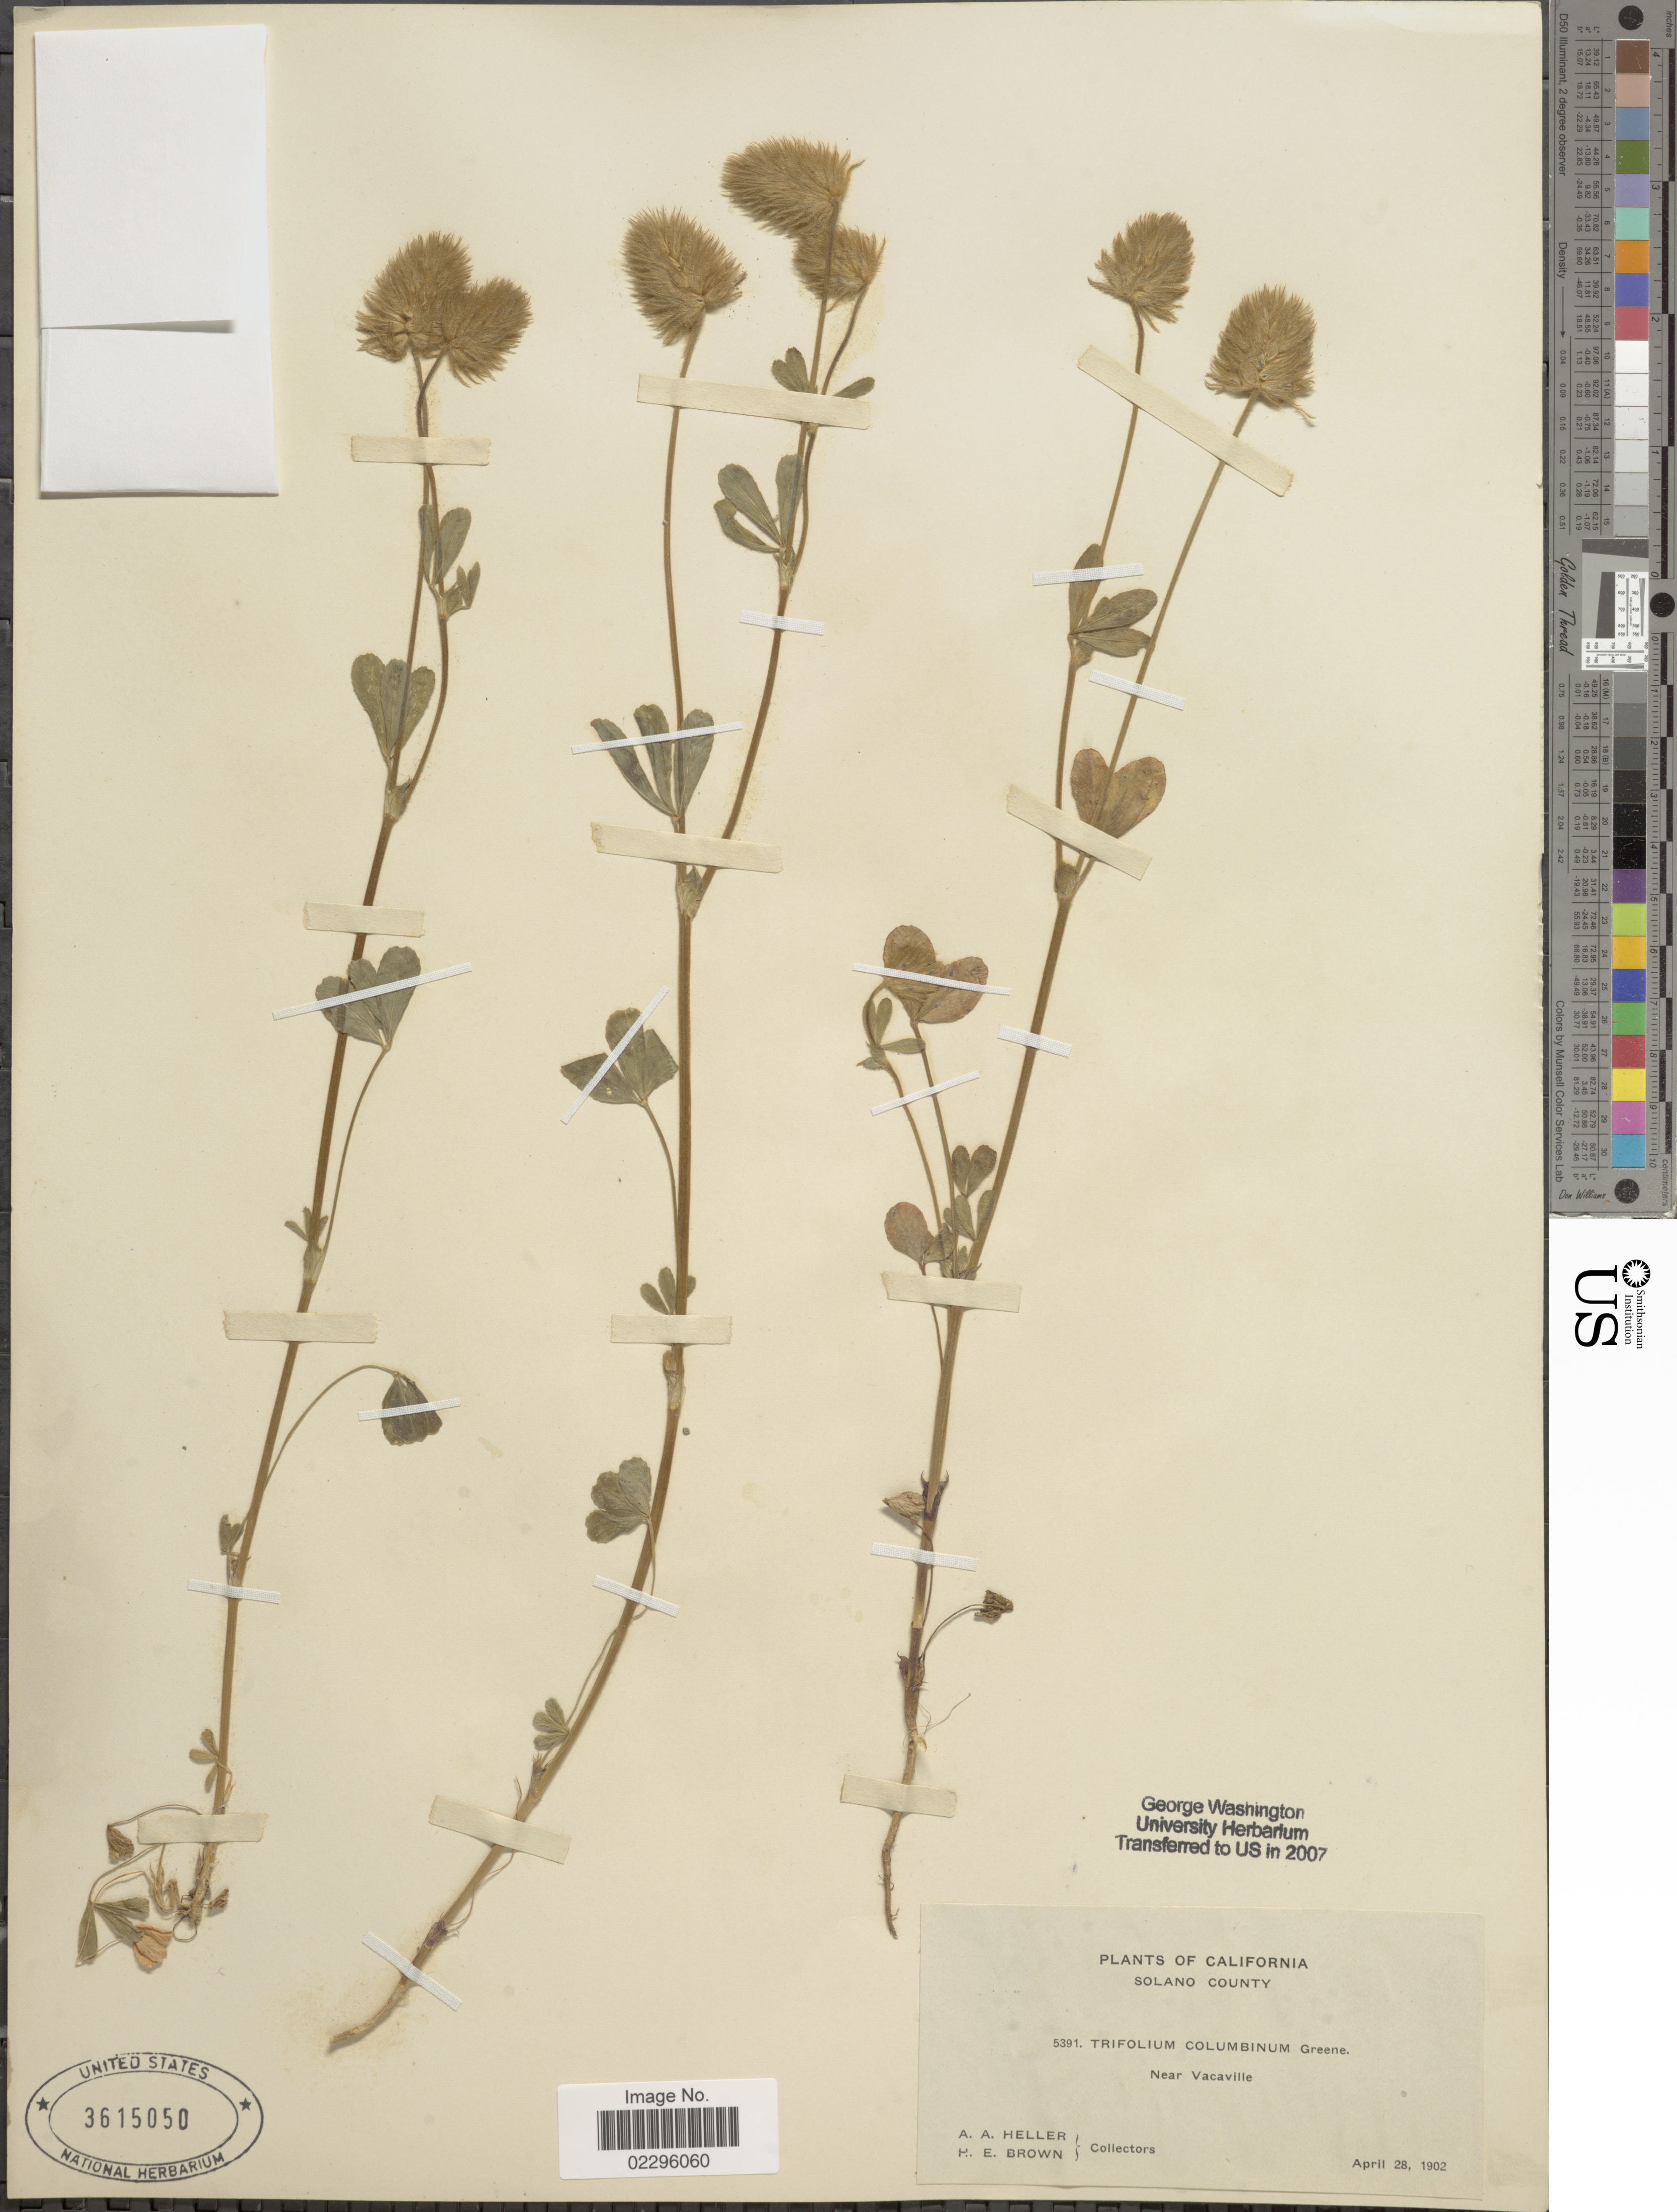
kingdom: Plantae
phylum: Tracheophyta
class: Magnoliopsida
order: Fabales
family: Fabaceae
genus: Trifolium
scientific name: Trifolium columbinum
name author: Greene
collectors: A. A. Heller & H. E. Brown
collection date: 1902-04-28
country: United States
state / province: California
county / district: Solano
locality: Solano County, Near Vacaville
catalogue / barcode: US 3615050